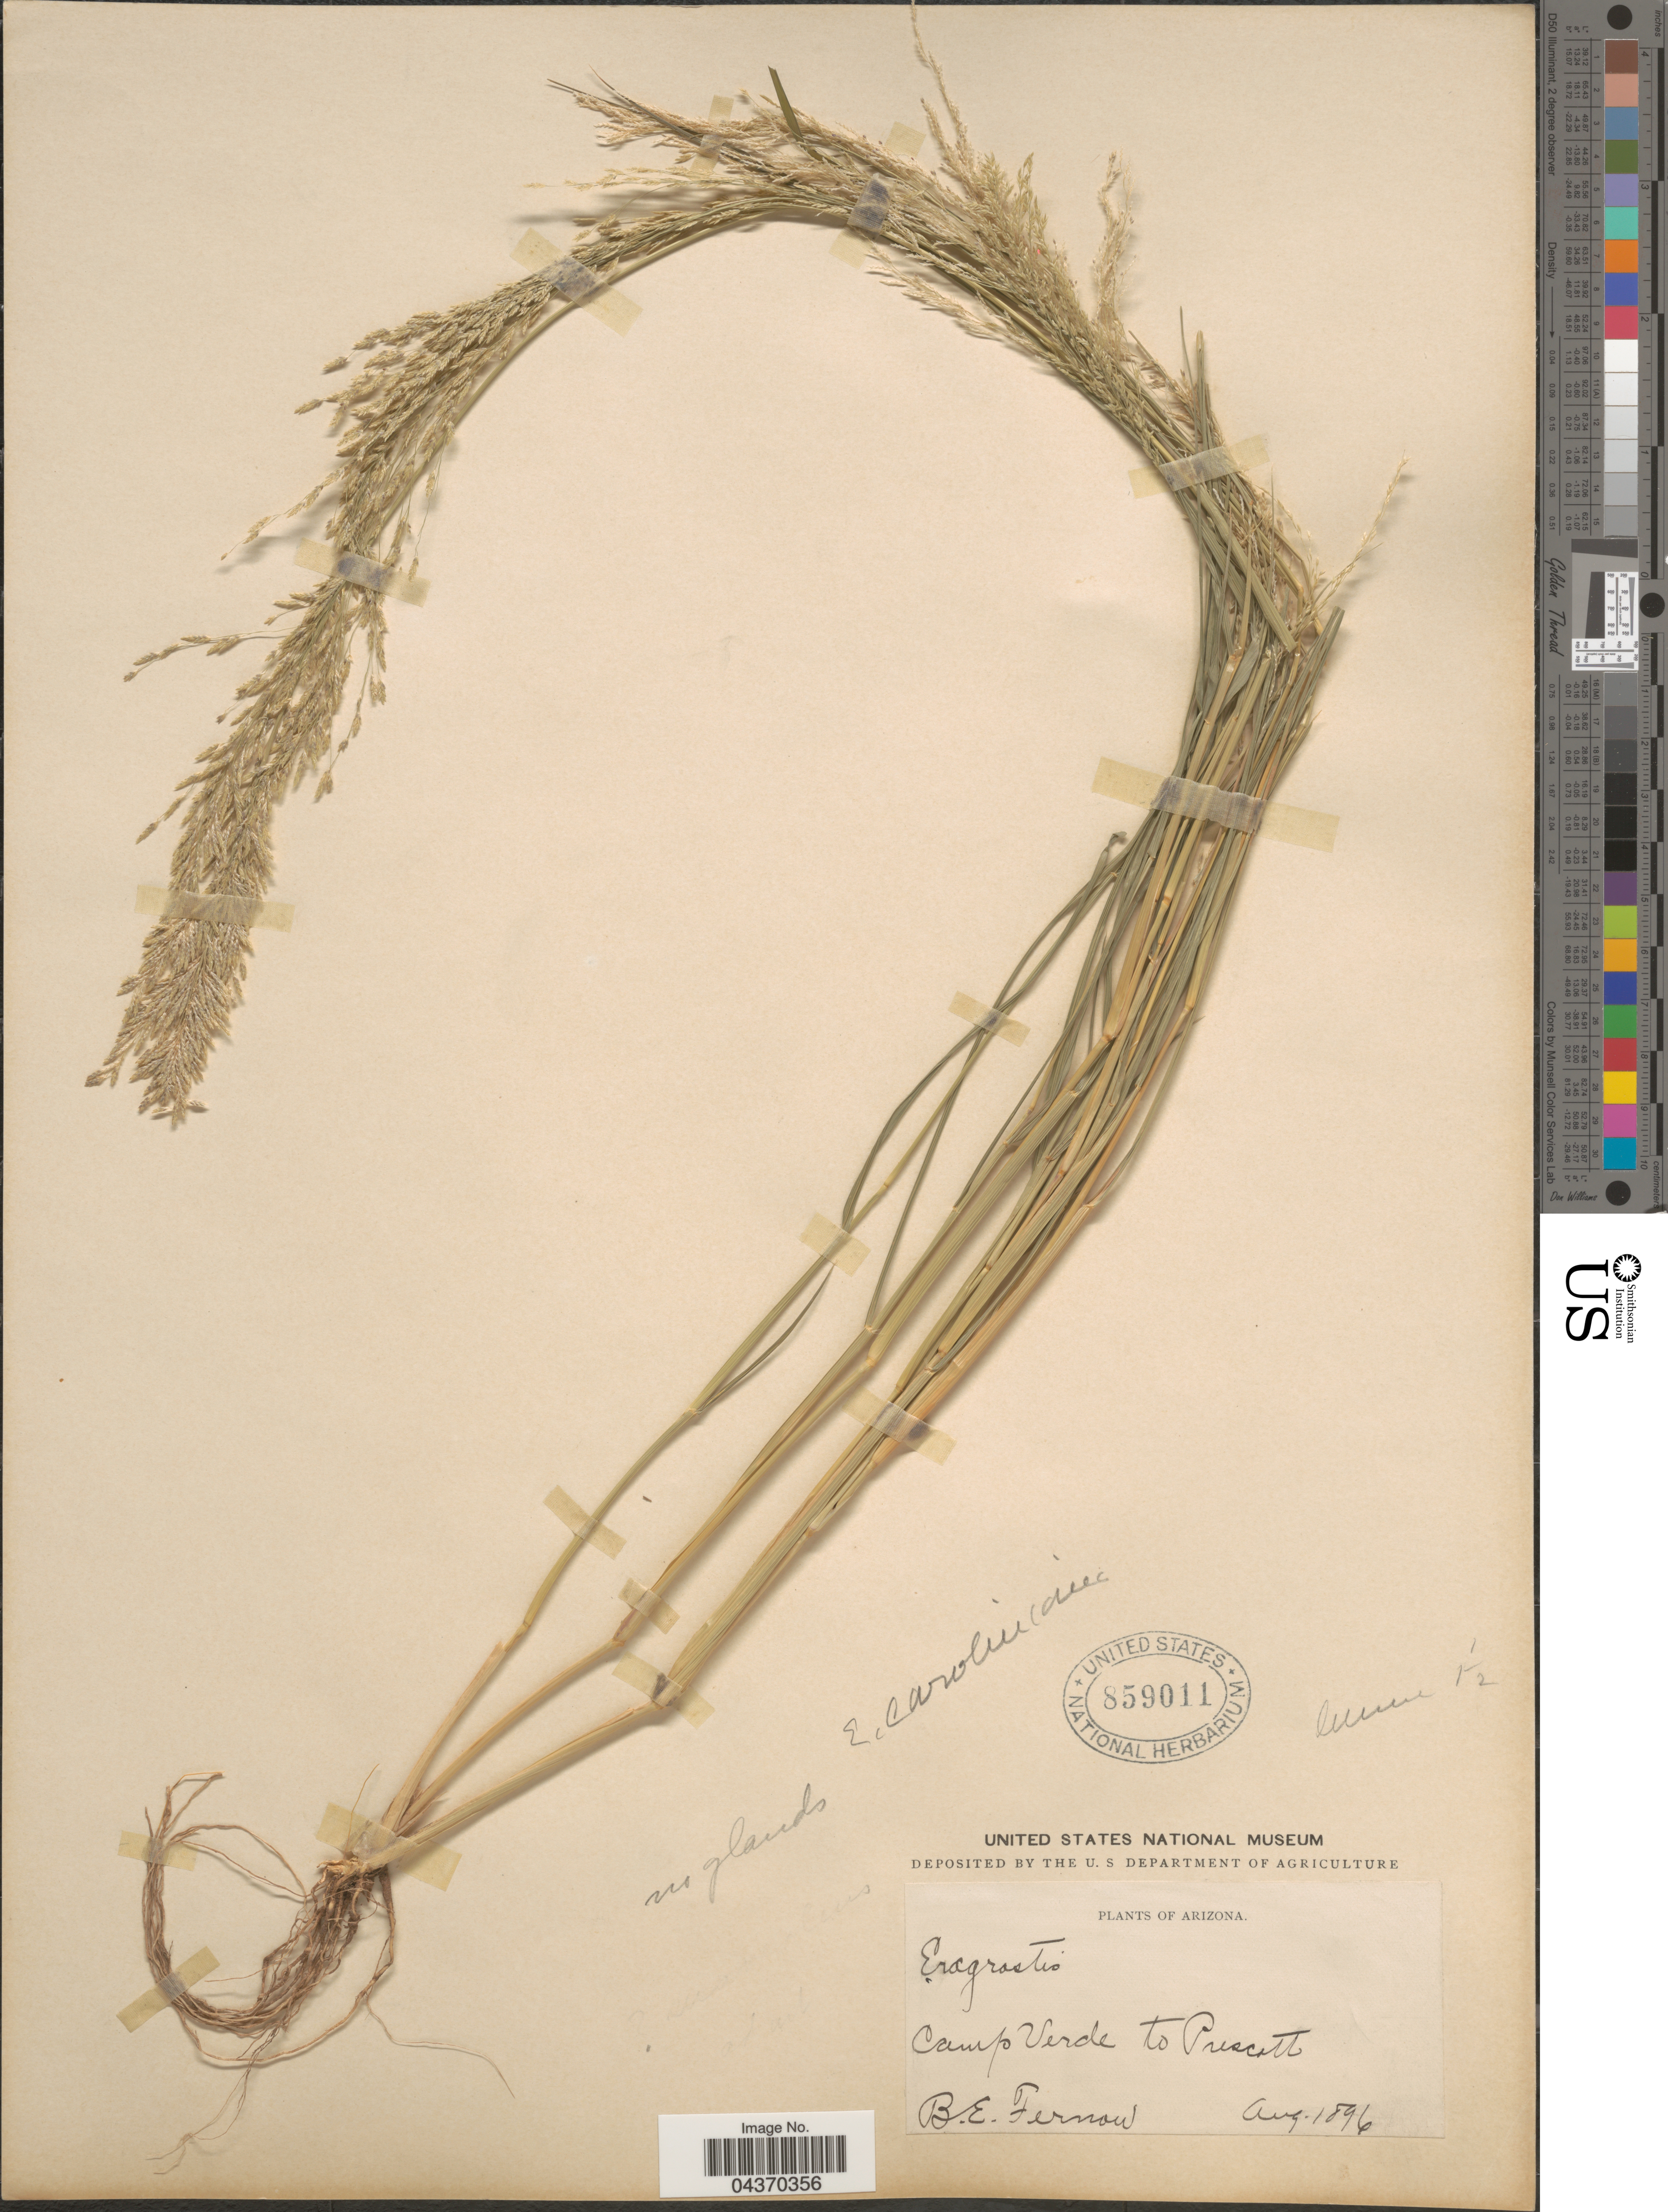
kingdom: Plantae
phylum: Tracheophyta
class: Liliopsida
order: Poales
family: Poaceae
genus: Eragrostis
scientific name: Eragrostis pectinacea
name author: (Michx.) Nees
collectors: B. Fernow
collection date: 1896-08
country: United States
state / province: Arizona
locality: Camp Verde to Prescott.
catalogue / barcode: US 859011